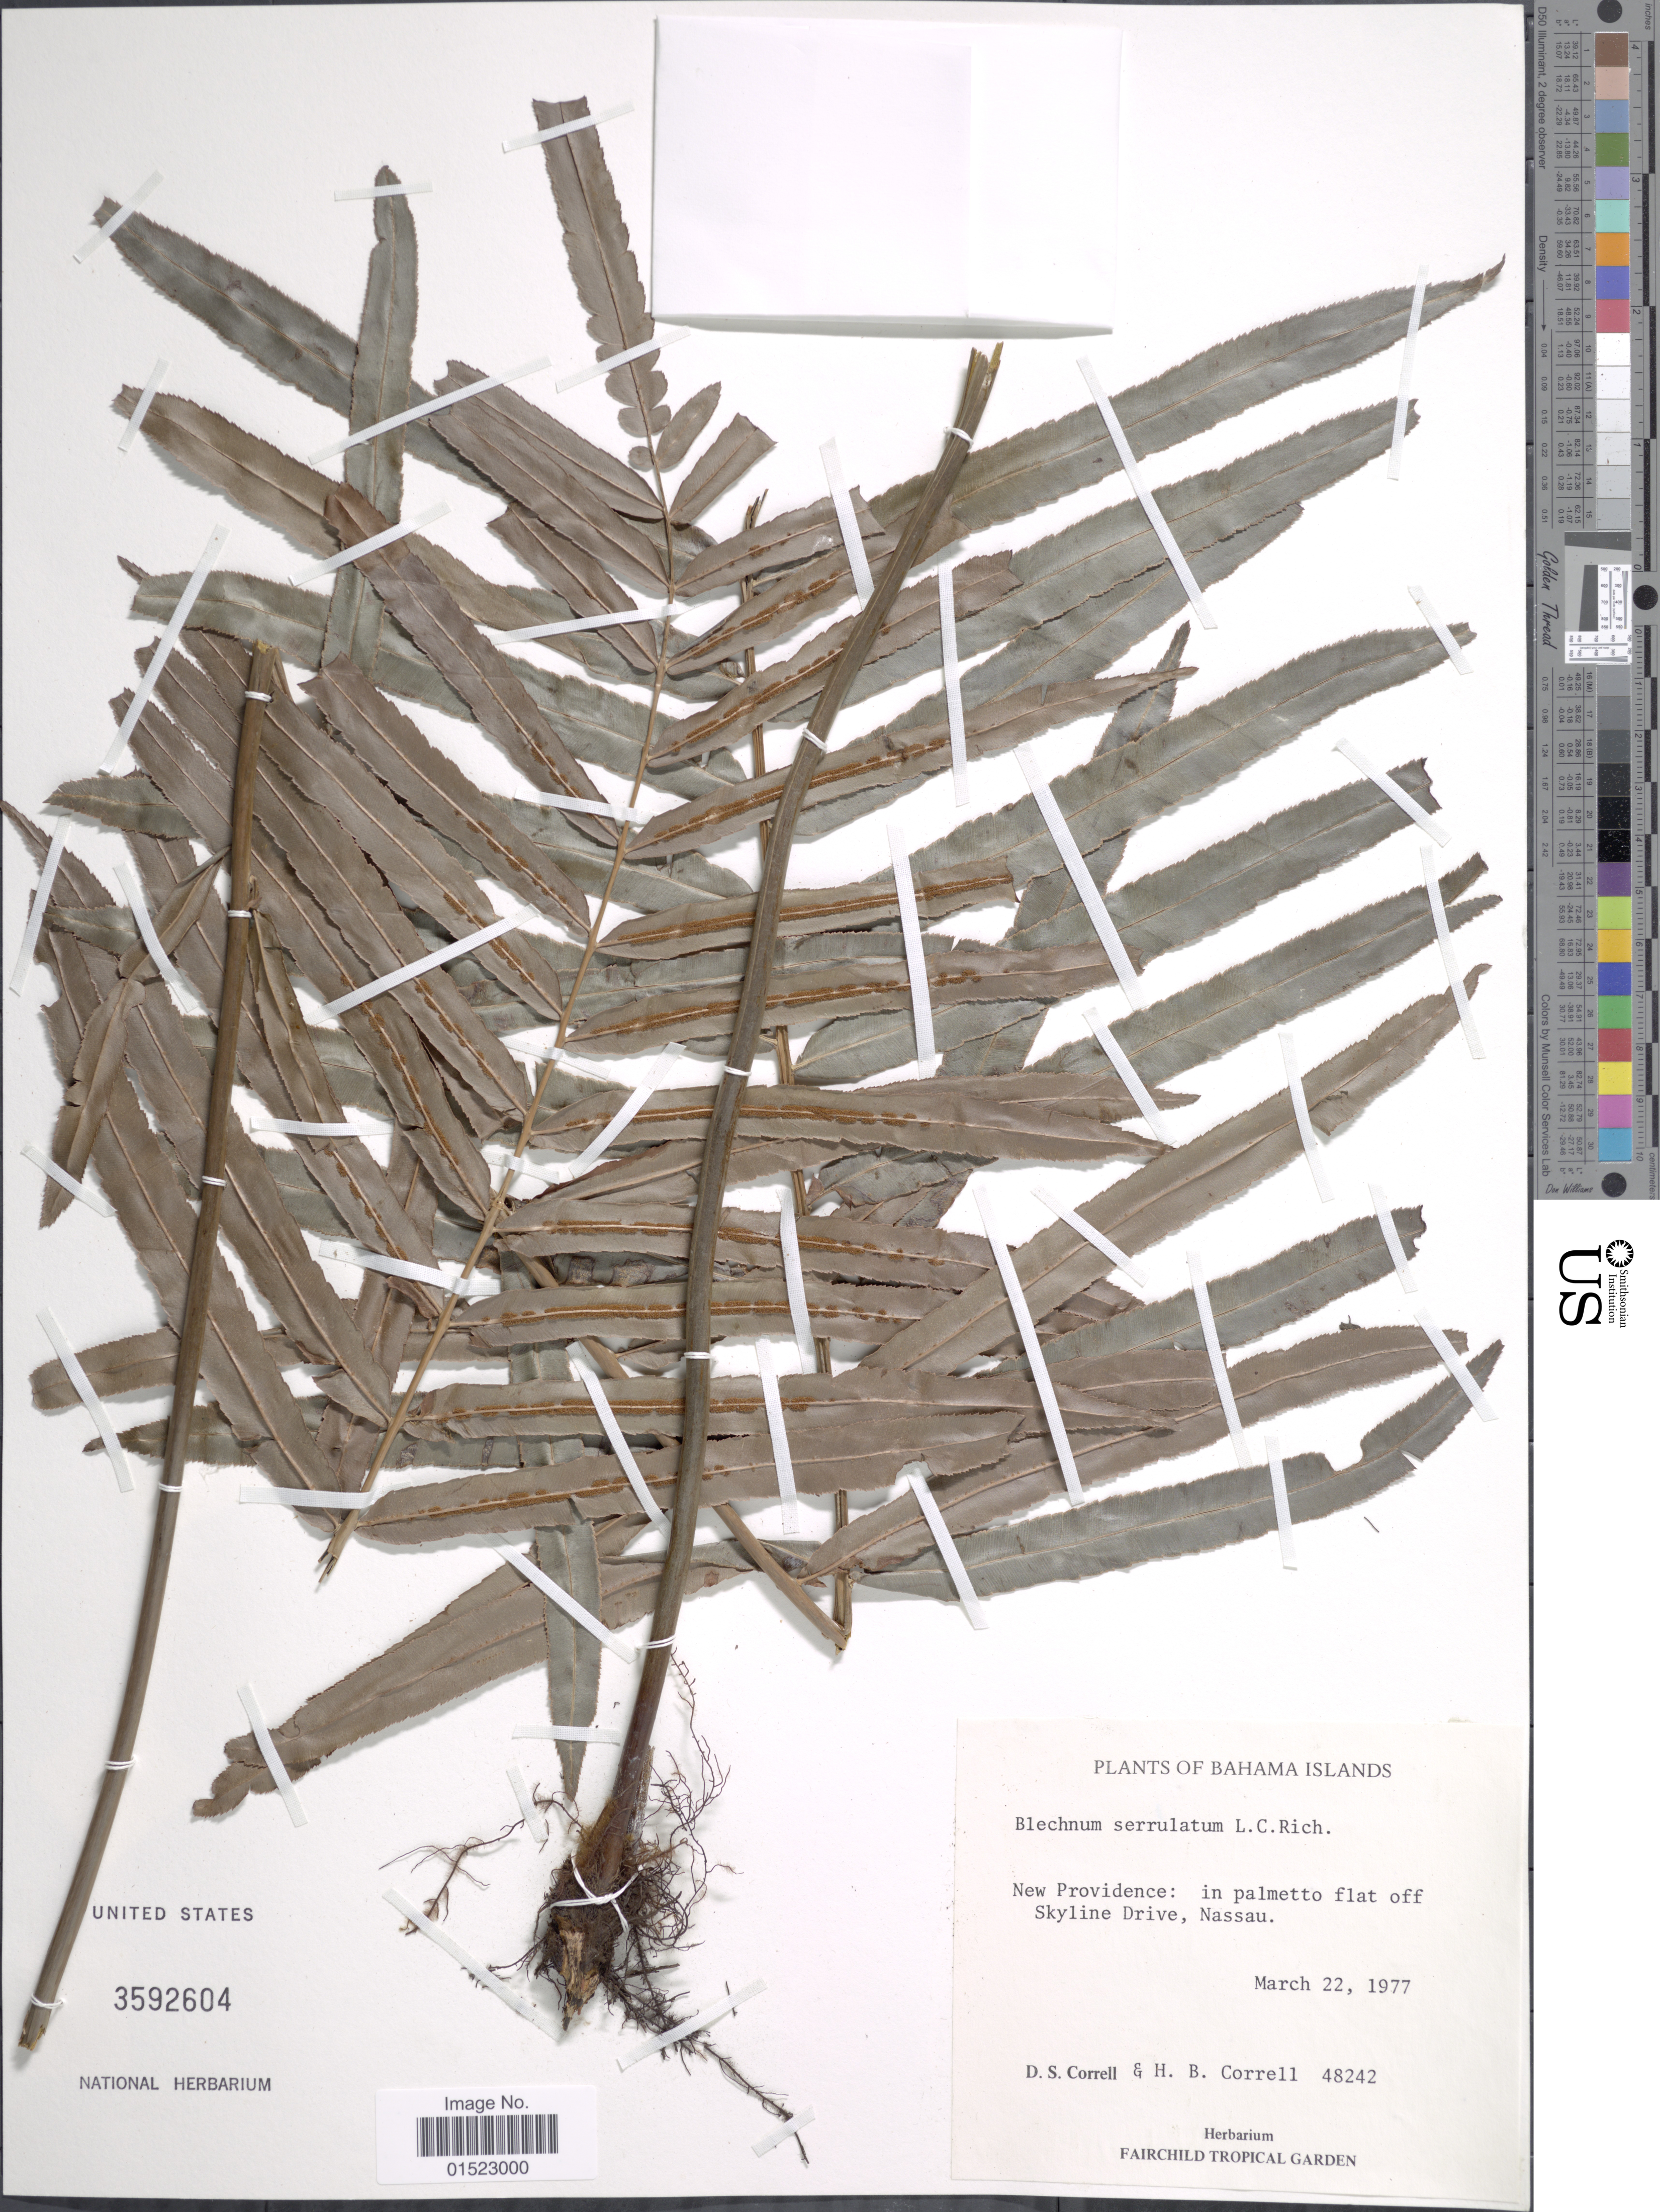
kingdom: Plantae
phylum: Tracheophyta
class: Polypodiopsida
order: Polypodiales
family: Blechnaceae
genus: Telmatoblechnum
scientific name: Telmatoblechnum serrulatum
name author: (Rich.) Perrie et al.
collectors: D. S. Correll & H. Correll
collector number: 48242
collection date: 1977-03-22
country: Bahamas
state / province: New Providence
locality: In palmetto flat off Skyline Drive, Nassau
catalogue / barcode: US 3592604